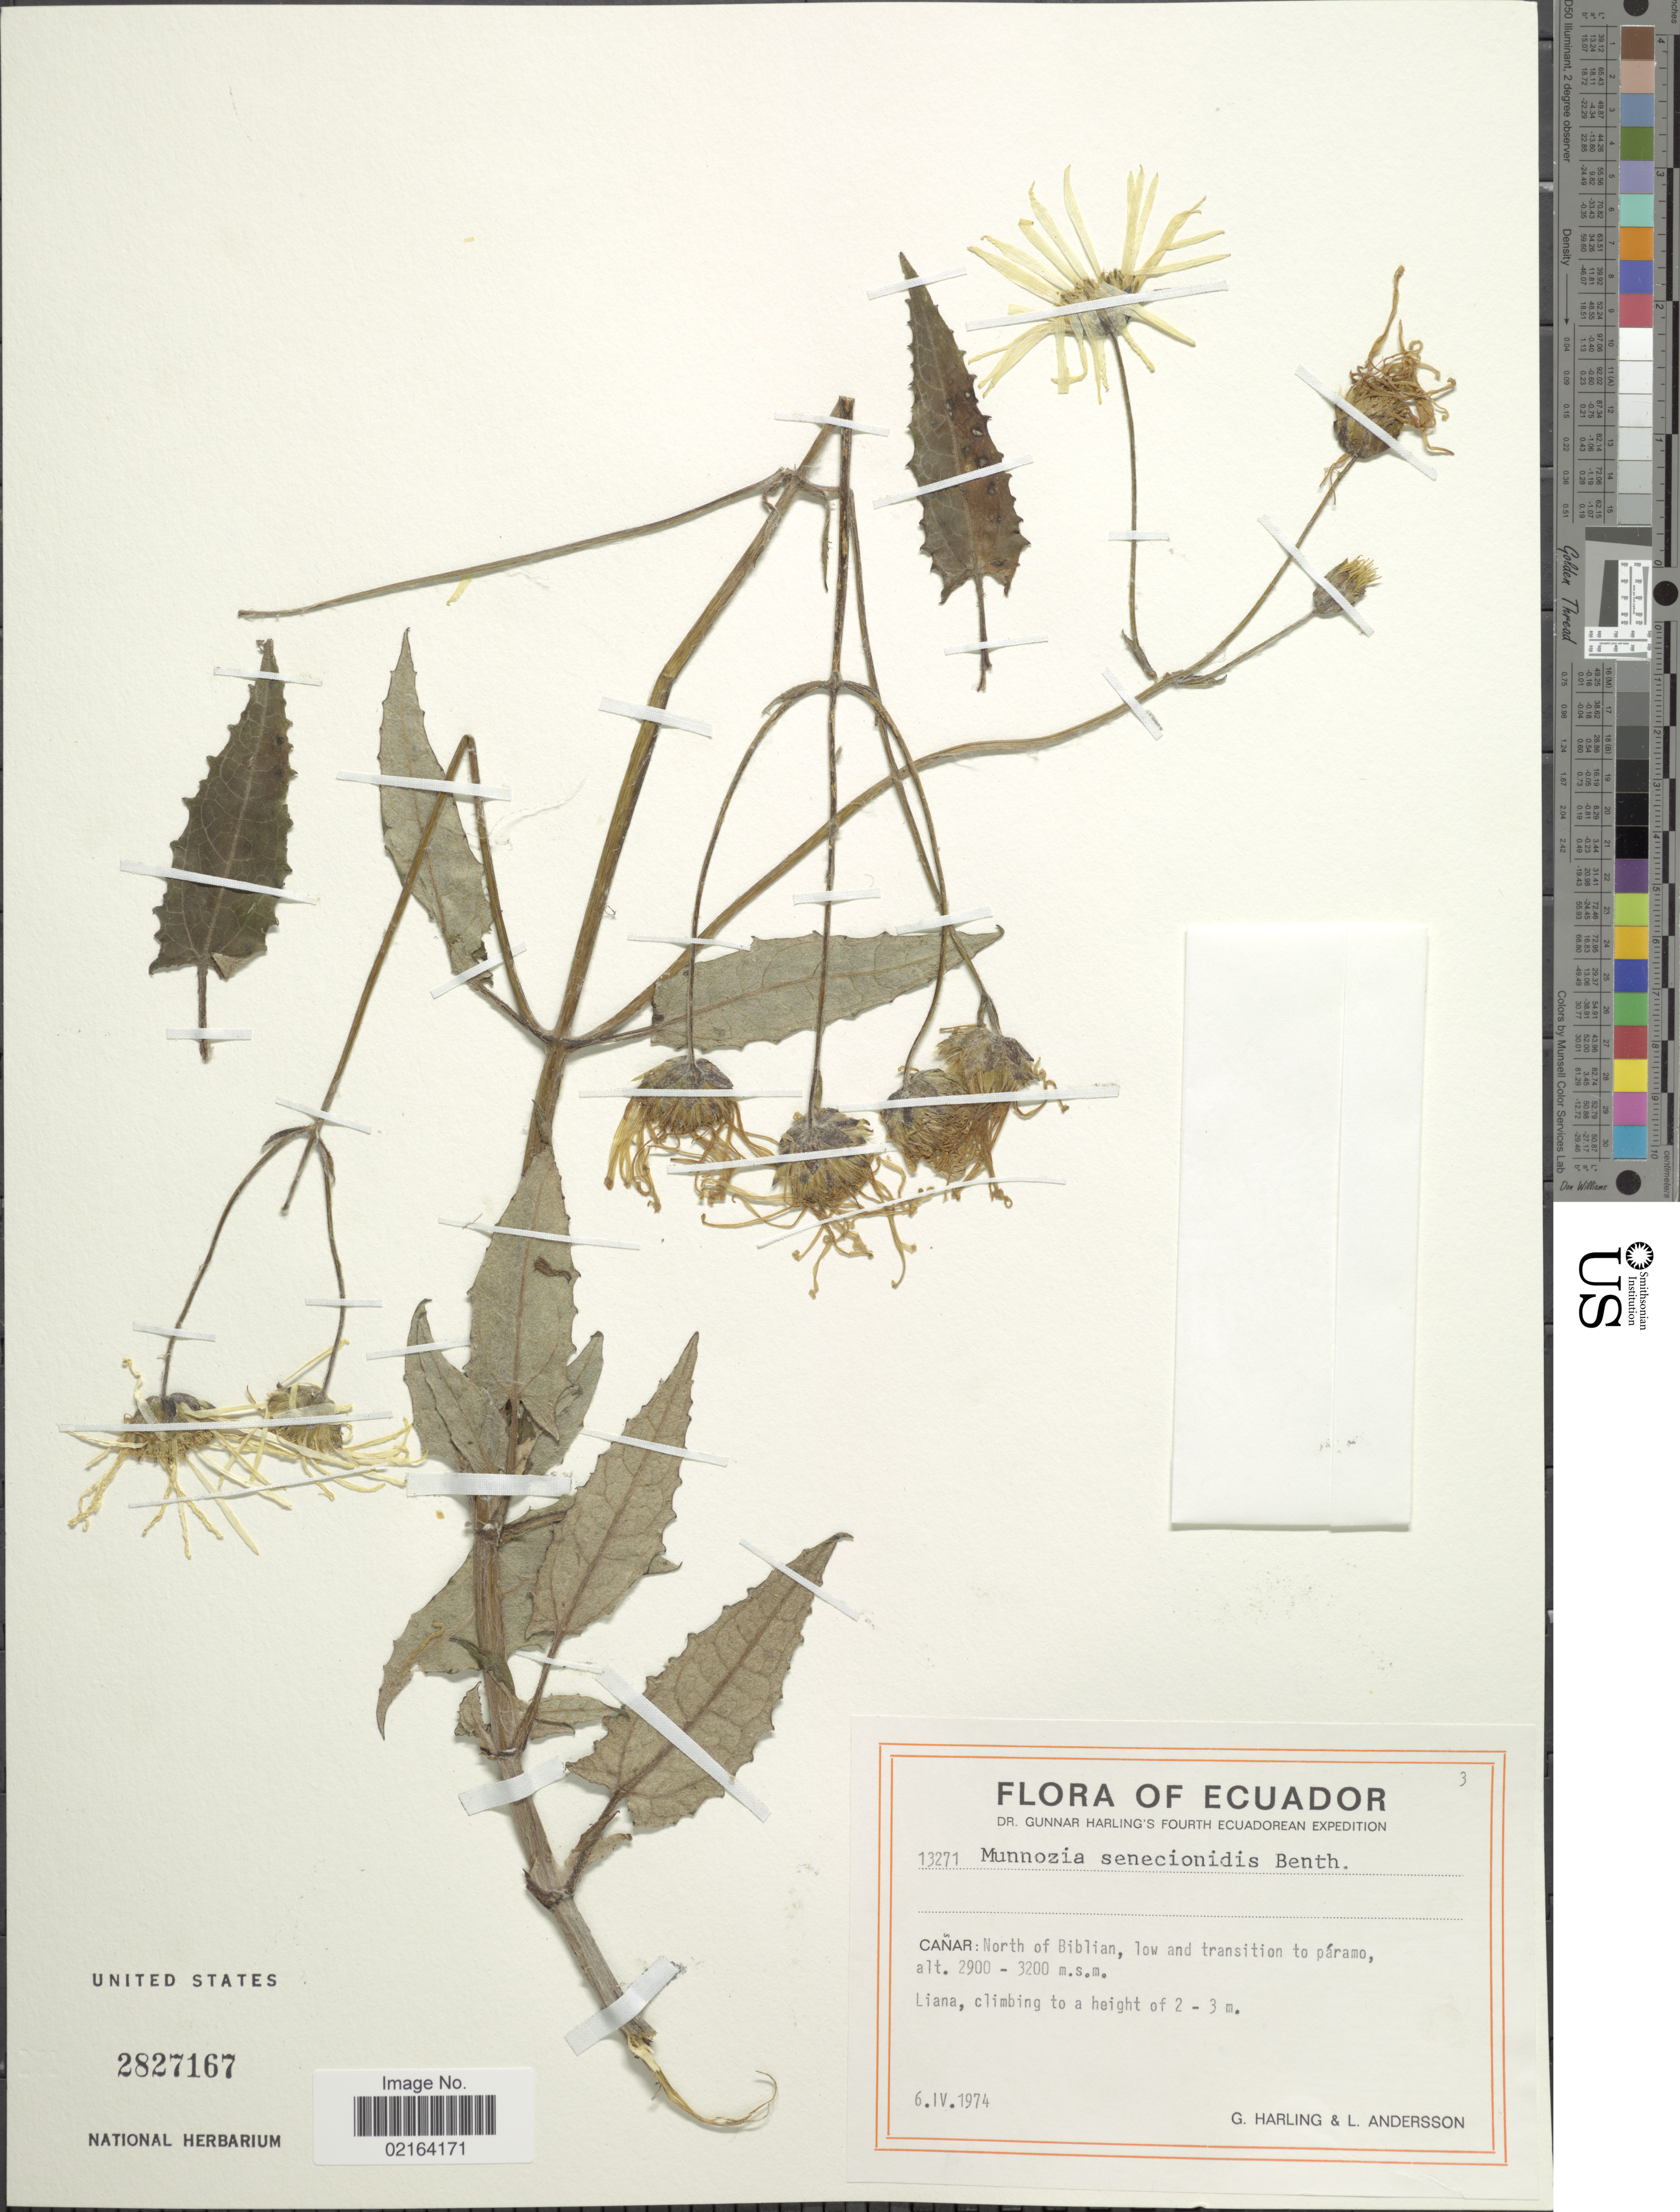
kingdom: Plantae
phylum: Tracheophyta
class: Magnoliopsida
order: Asterales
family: Asteraceae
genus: Munnozia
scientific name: Munnozia senecionidis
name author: Benth.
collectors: G. Harling & L. Andersson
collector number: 13271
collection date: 1974-04-06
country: Ecuador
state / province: Cañar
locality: Canar: North of Biblian, low and transition to paramo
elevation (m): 2900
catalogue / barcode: US 2827167